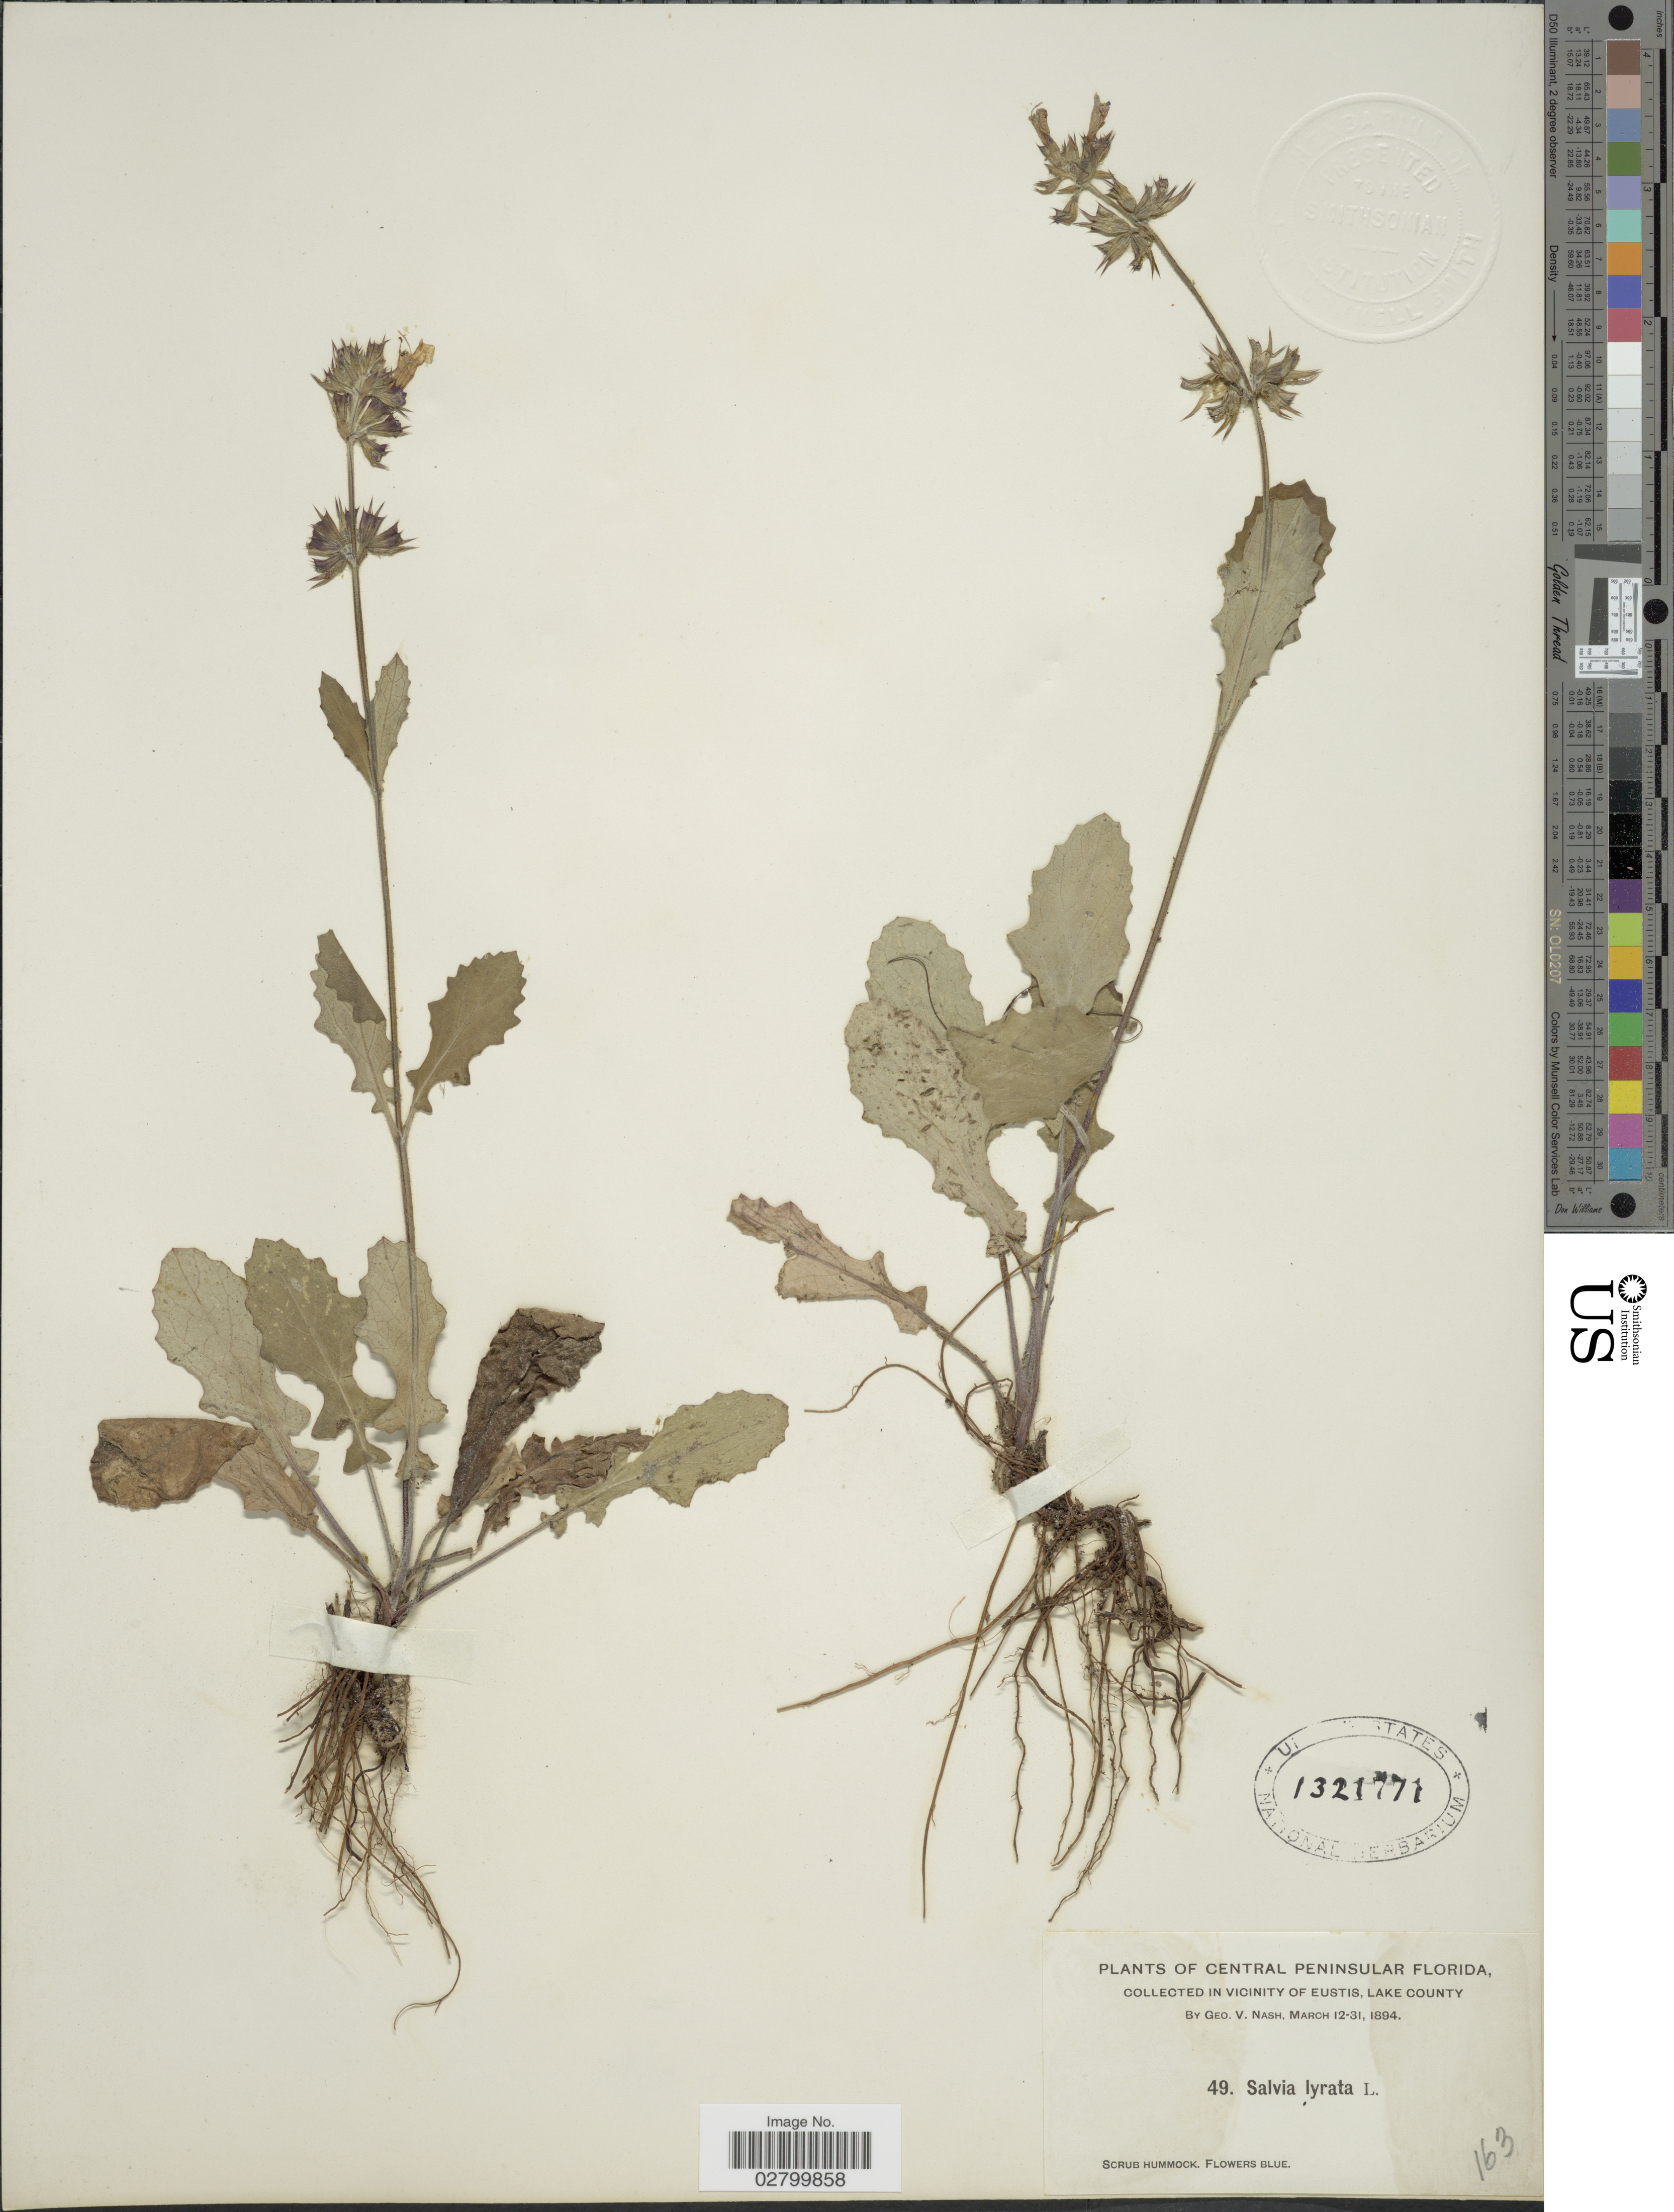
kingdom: Plantae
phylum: Tracheophyta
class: Magnoliopsida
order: Lamiales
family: Lamiaceae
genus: Salvia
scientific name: Salvia lyrata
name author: L.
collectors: G. V. Nash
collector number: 49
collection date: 1894-03-12/1894-03-31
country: United States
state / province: Florida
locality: Central Peninsular Florida, in Vicinity of Eustis, Lake County.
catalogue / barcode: US 1321771